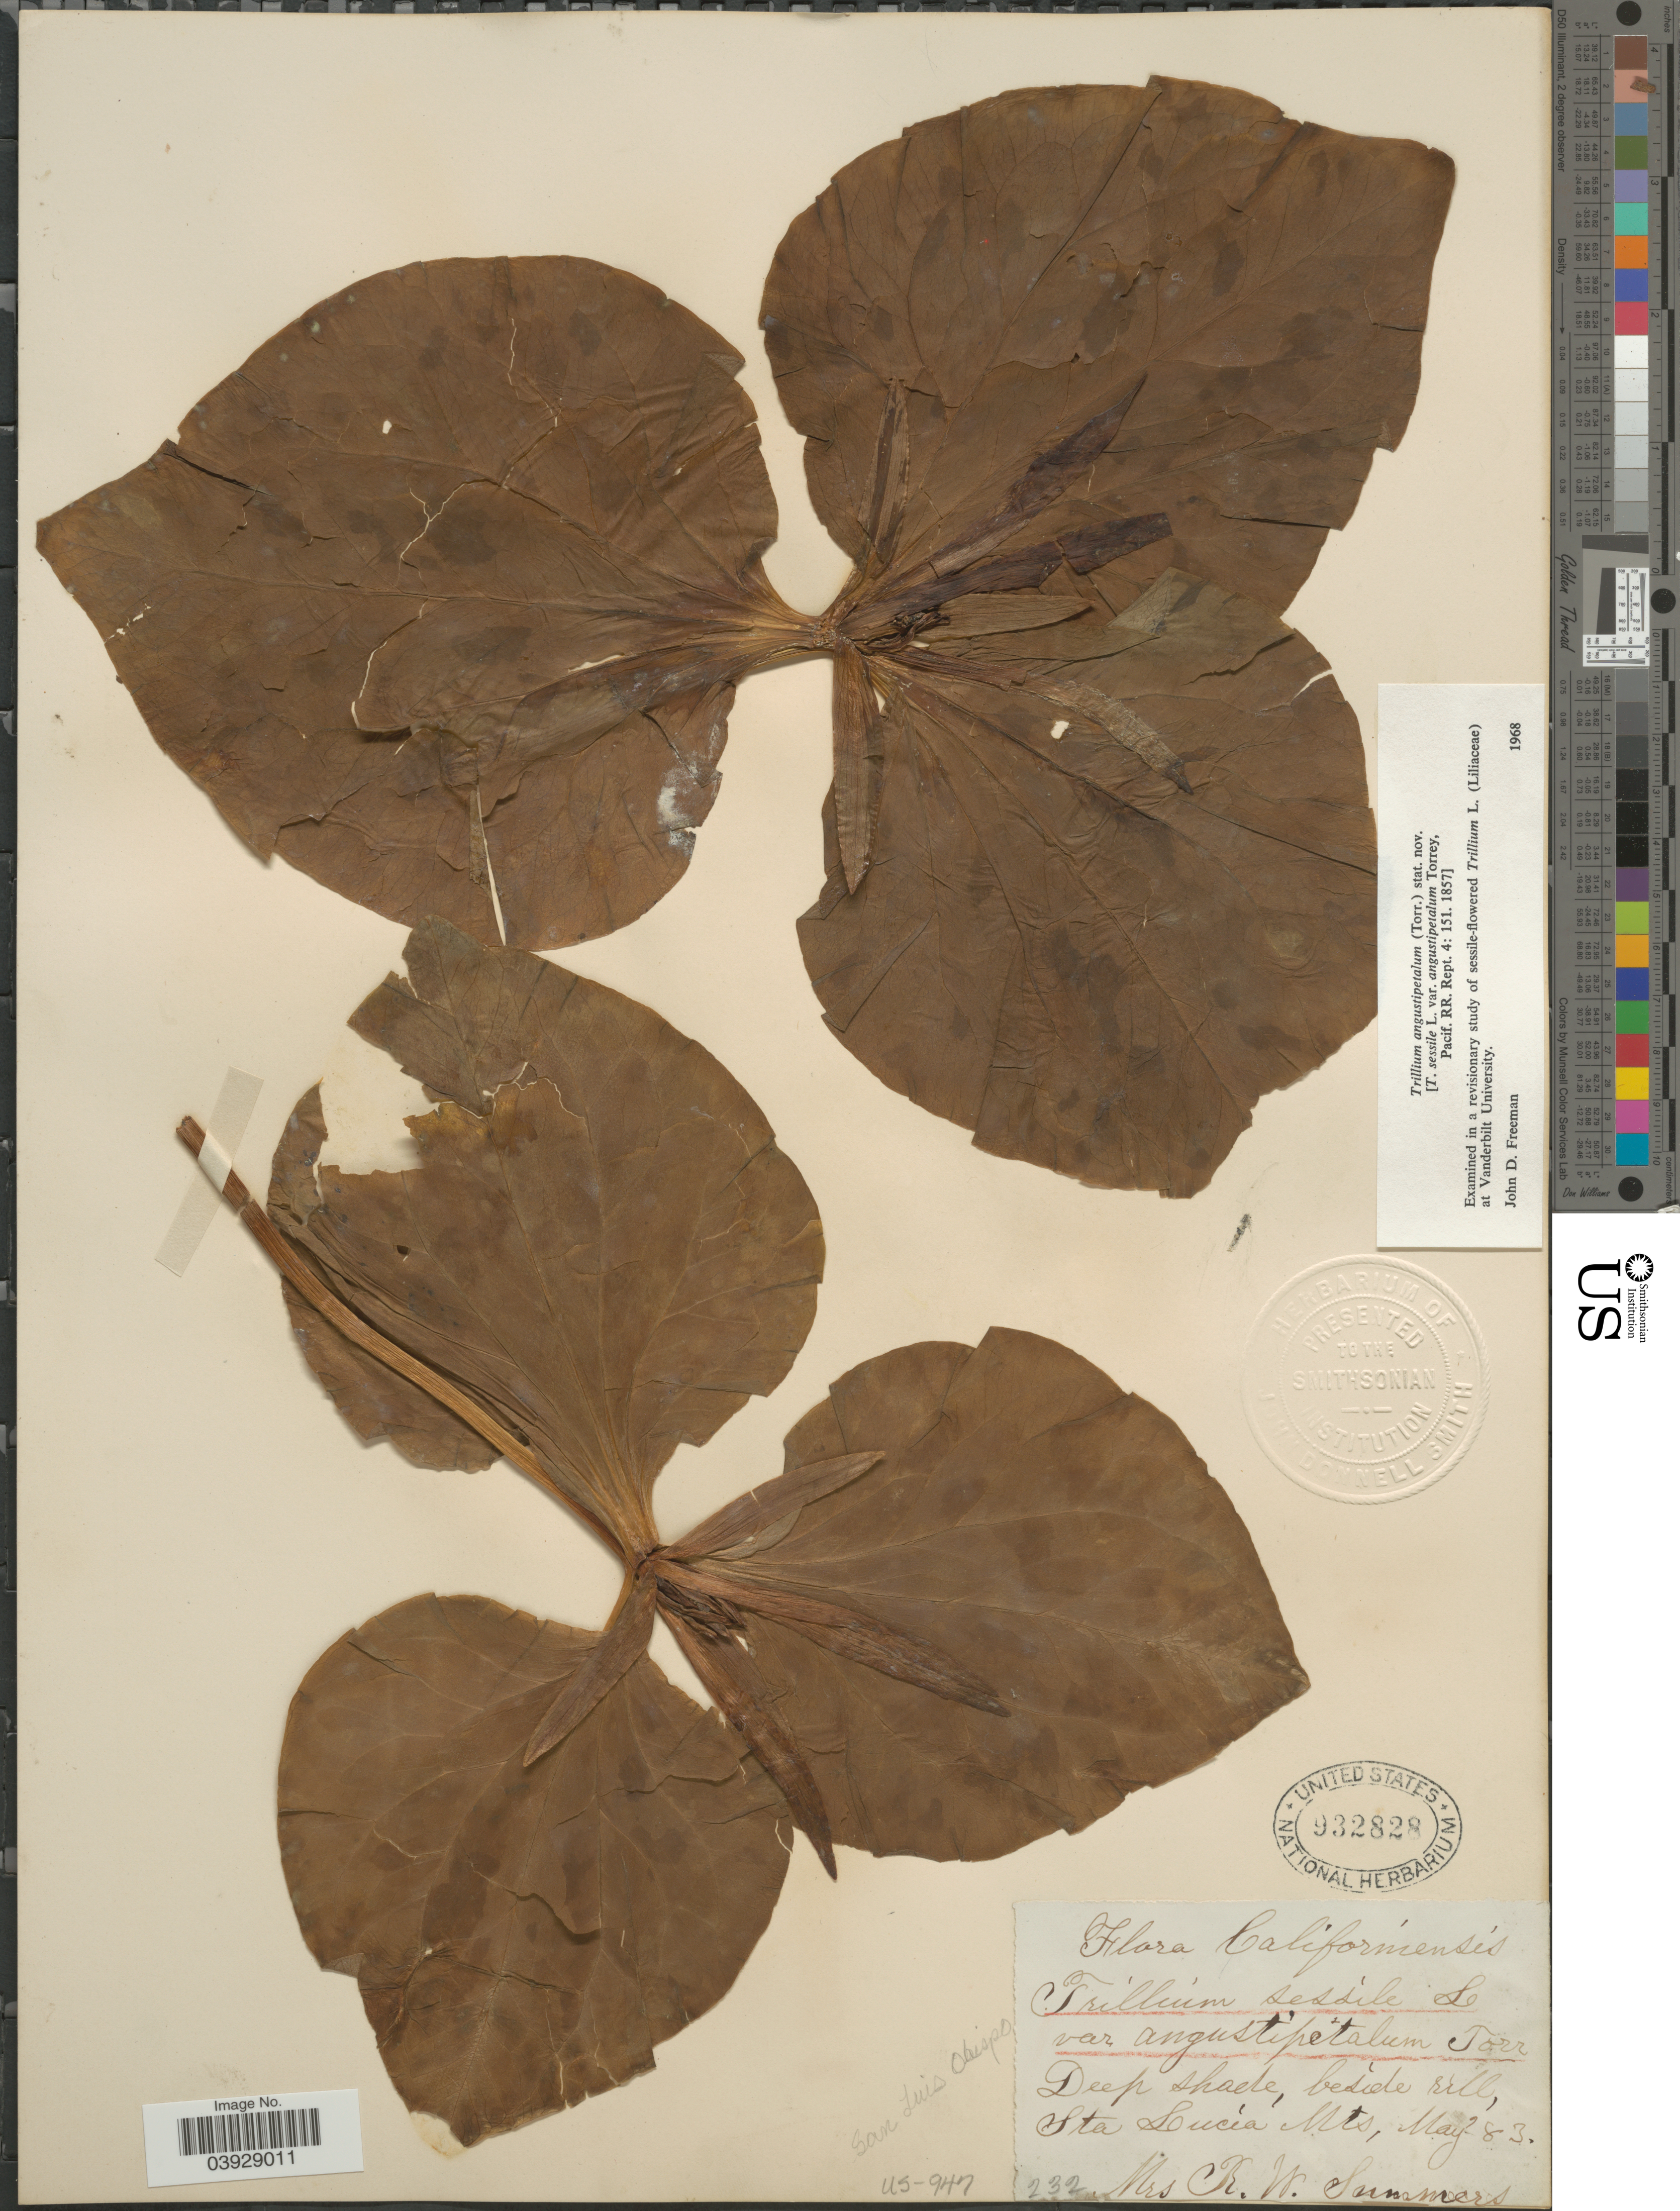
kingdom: Plantae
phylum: Tracheophyta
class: Liliopsida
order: Liliales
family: Melanthiaceae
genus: Trillium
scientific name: Trillium angustipetalum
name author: (Torr.) J. D. Freeman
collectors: R. Summers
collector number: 232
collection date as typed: Transcribed d/m/y: /5/83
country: United States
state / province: California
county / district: San Luis Obispo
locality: Sta Lucia Mts. San Luis Obispo.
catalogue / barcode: US 932828